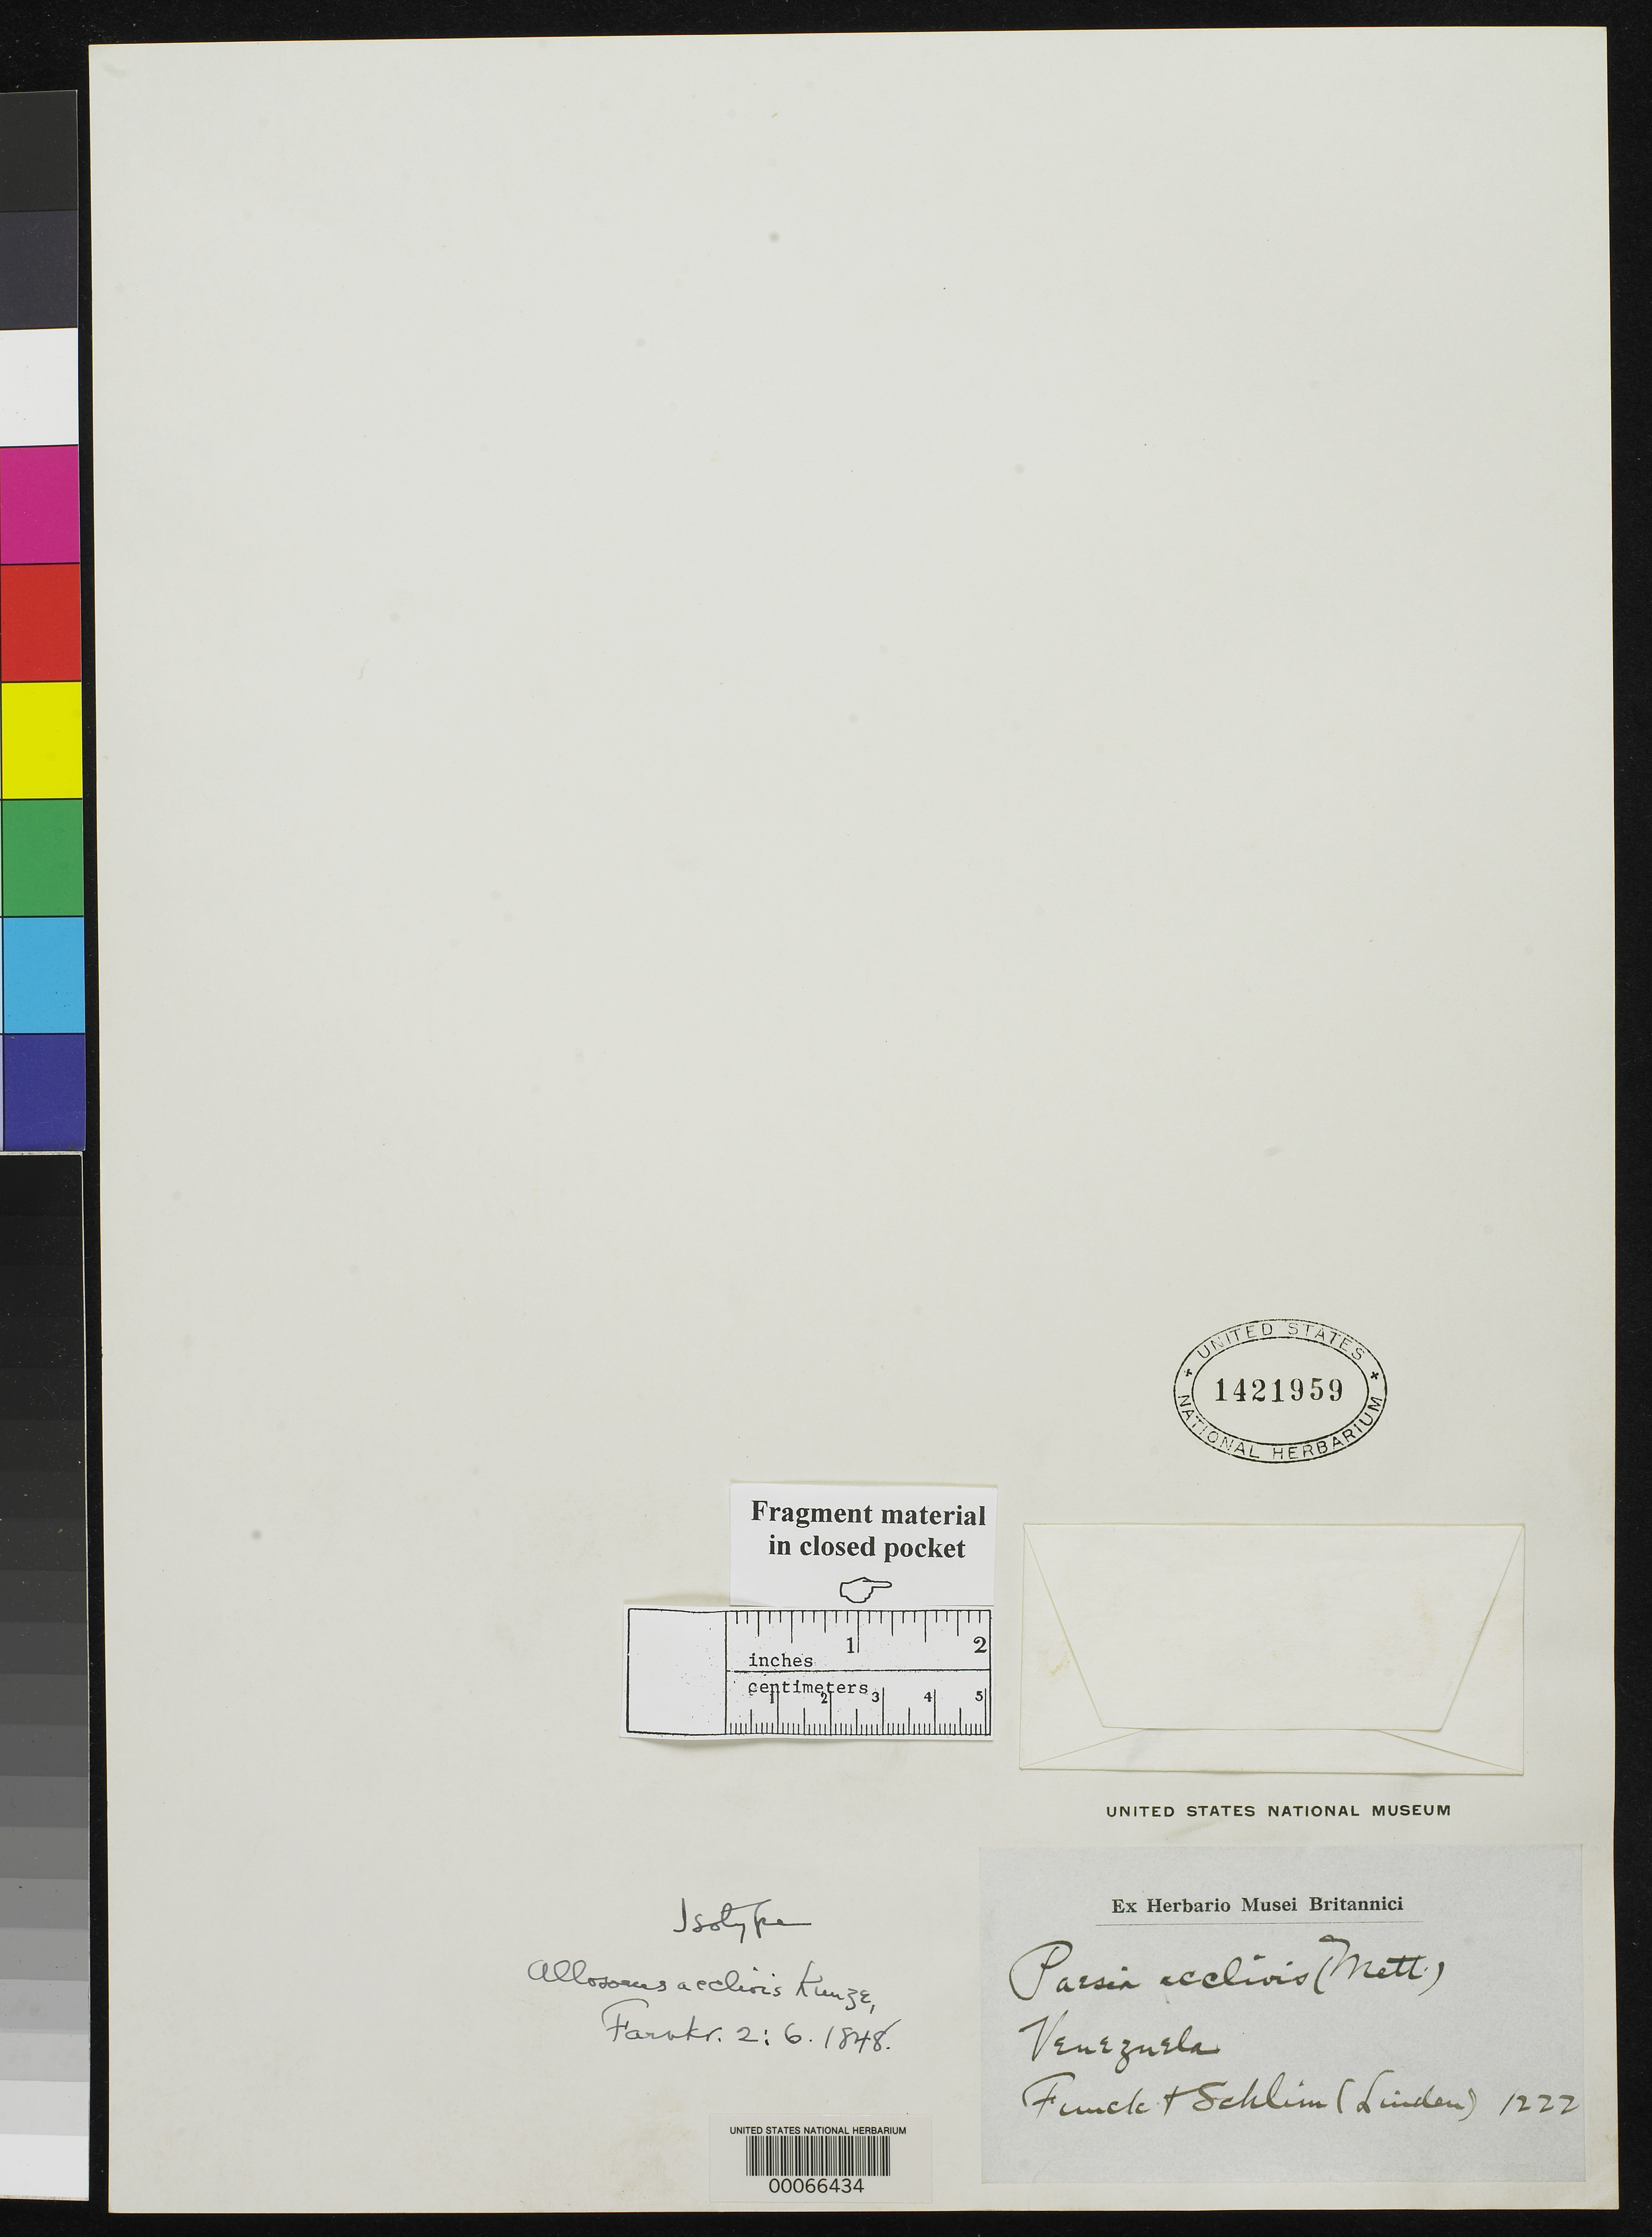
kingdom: Plantae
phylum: Tracheophyta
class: Polypodiopsida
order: Polypodiales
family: Pteridaceae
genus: Allosorus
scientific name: Allosorus acclivis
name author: Kunze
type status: Type Collection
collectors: N. Funck & L. Schlim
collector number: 1222 (Linden)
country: Venezuela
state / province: Mérida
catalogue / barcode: US 1421959